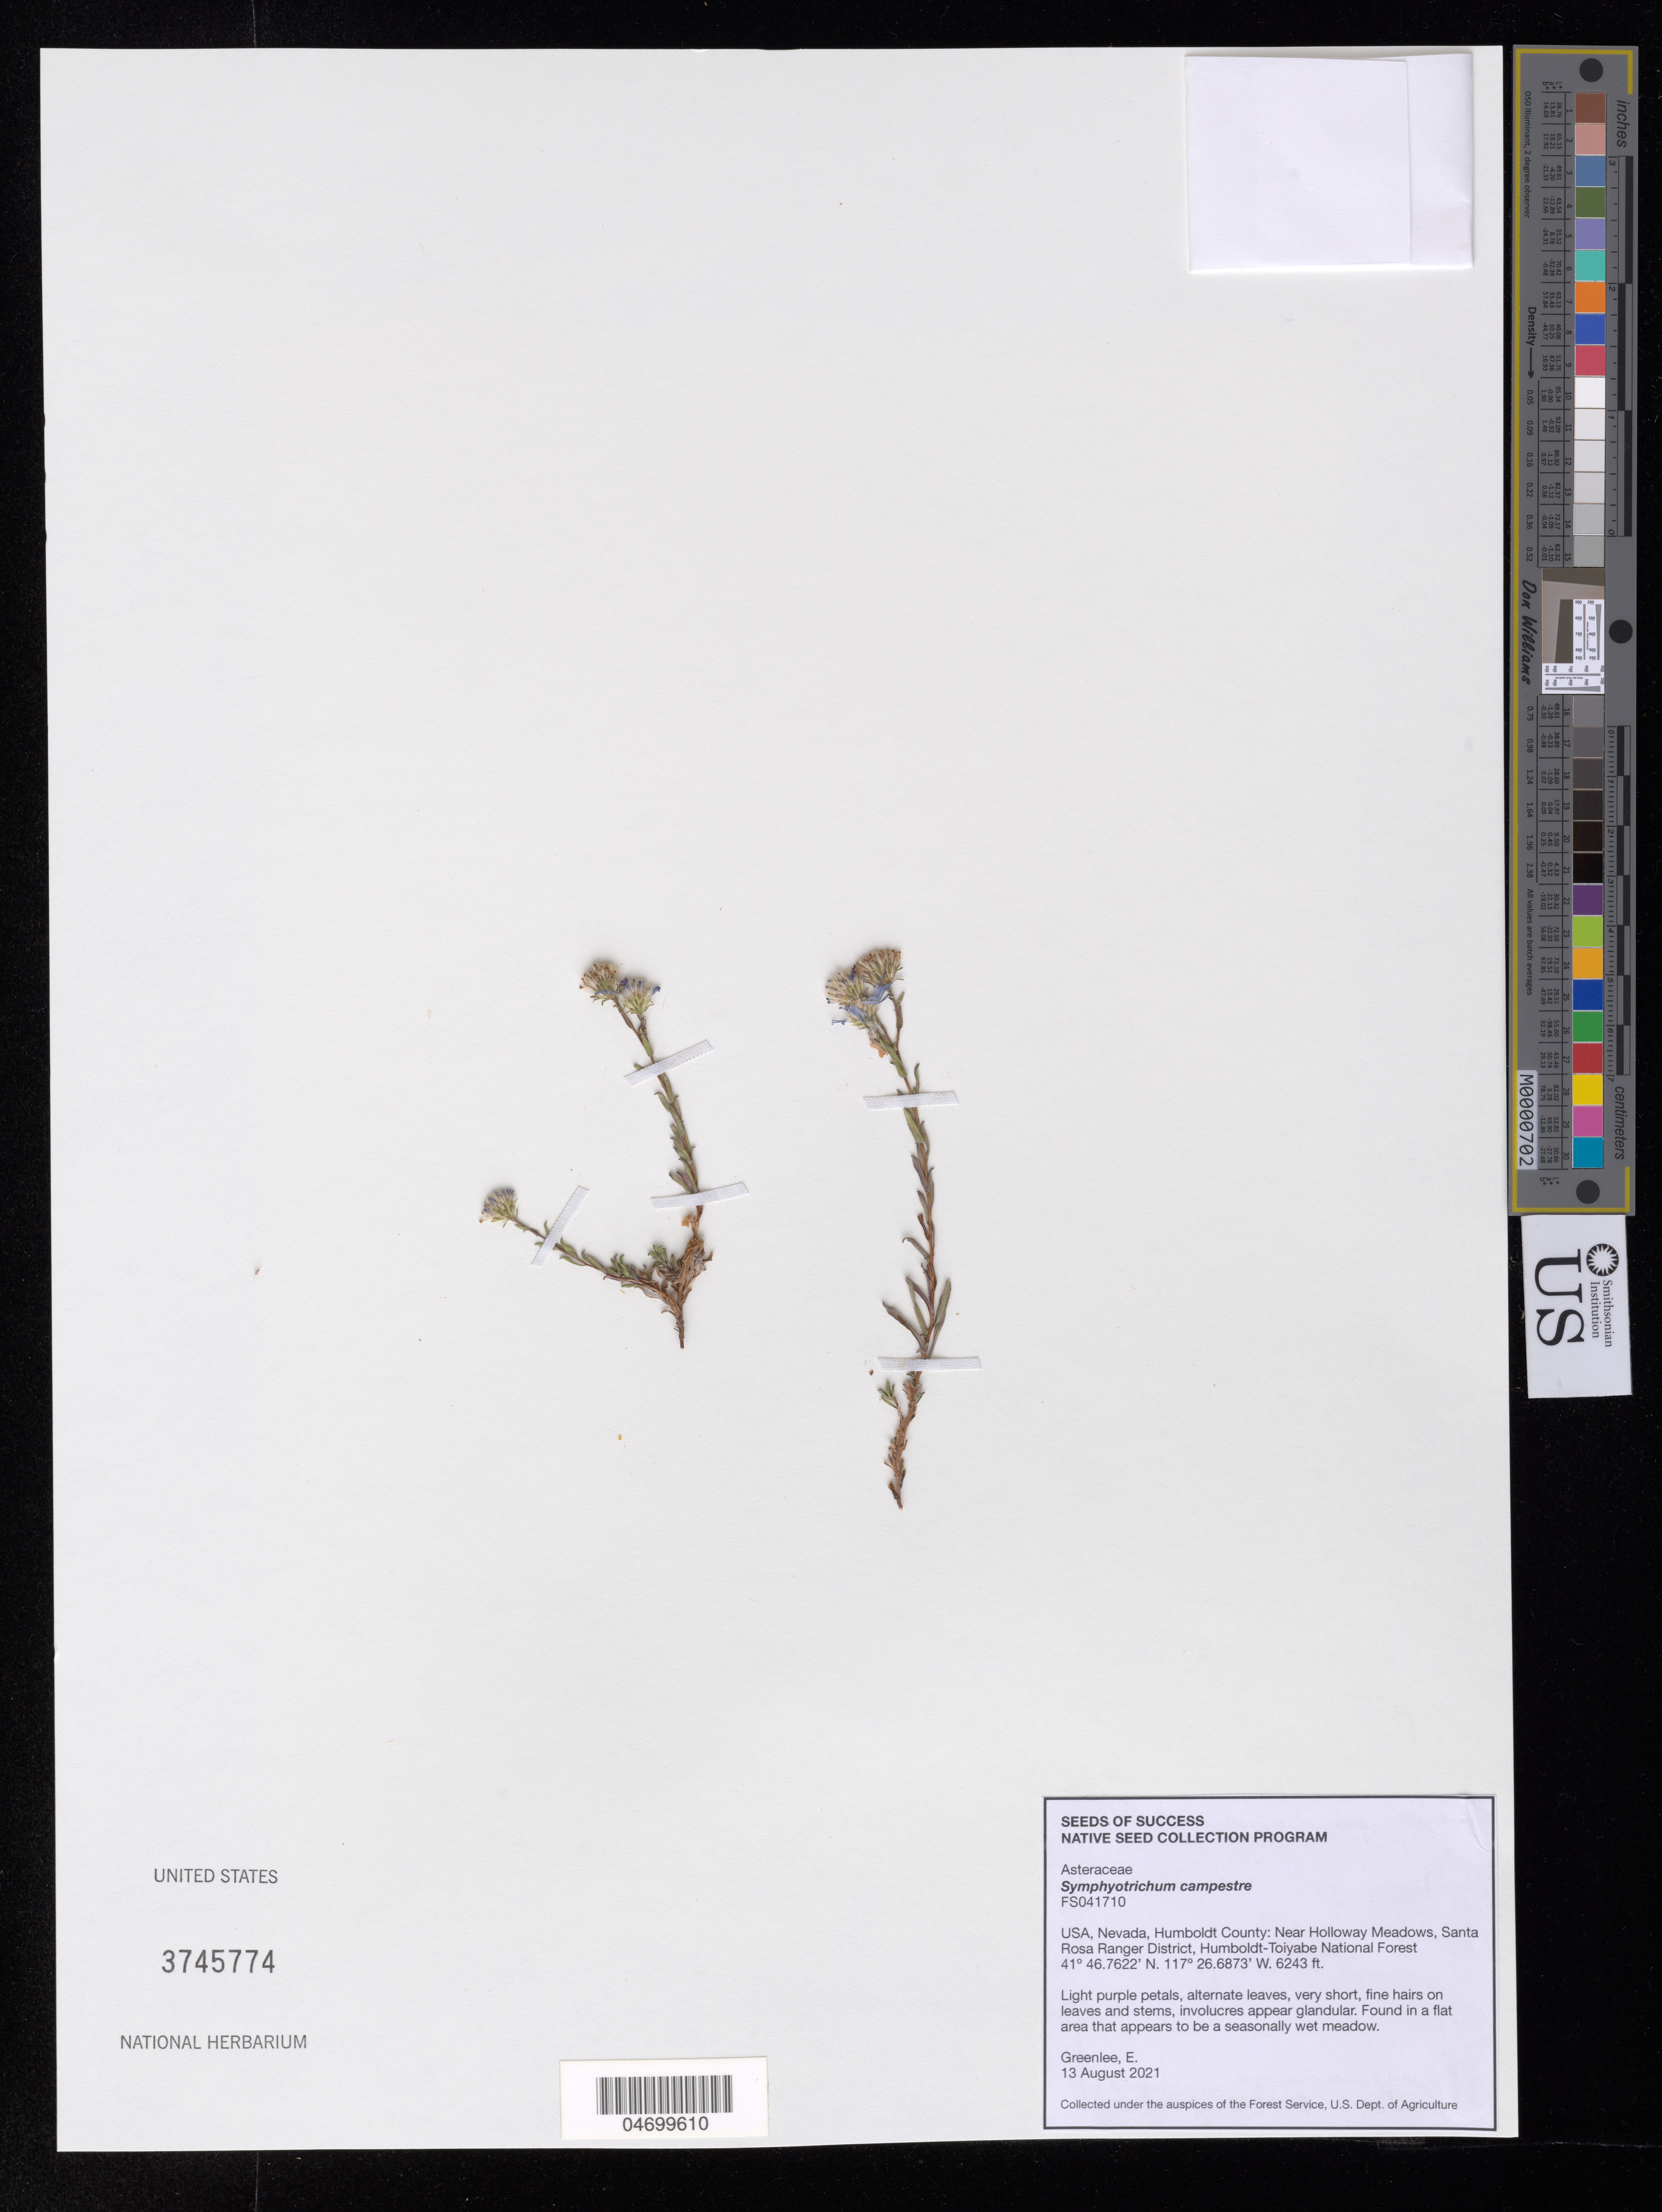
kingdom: Plantae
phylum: Tracheophyta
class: Magnoliopsida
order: Asterales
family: Asteraceae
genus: Symphyotrichum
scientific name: Symphyotrichum campestre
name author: (Nutt.) G.L. Nesom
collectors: E. Greenlee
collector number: FS041710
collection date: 2021-08-13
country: United States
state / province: Nevada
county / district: Humboldt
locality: Near Holloway Meadows, Santa Rosa Ranger District. Humboldt-Toiyabe National Forest.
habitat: Flat area that appears to be a seasonally wet meadow.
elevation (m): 1903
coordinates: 41 46.7622 N, 117 26.6873 W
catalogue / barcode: US 3745774